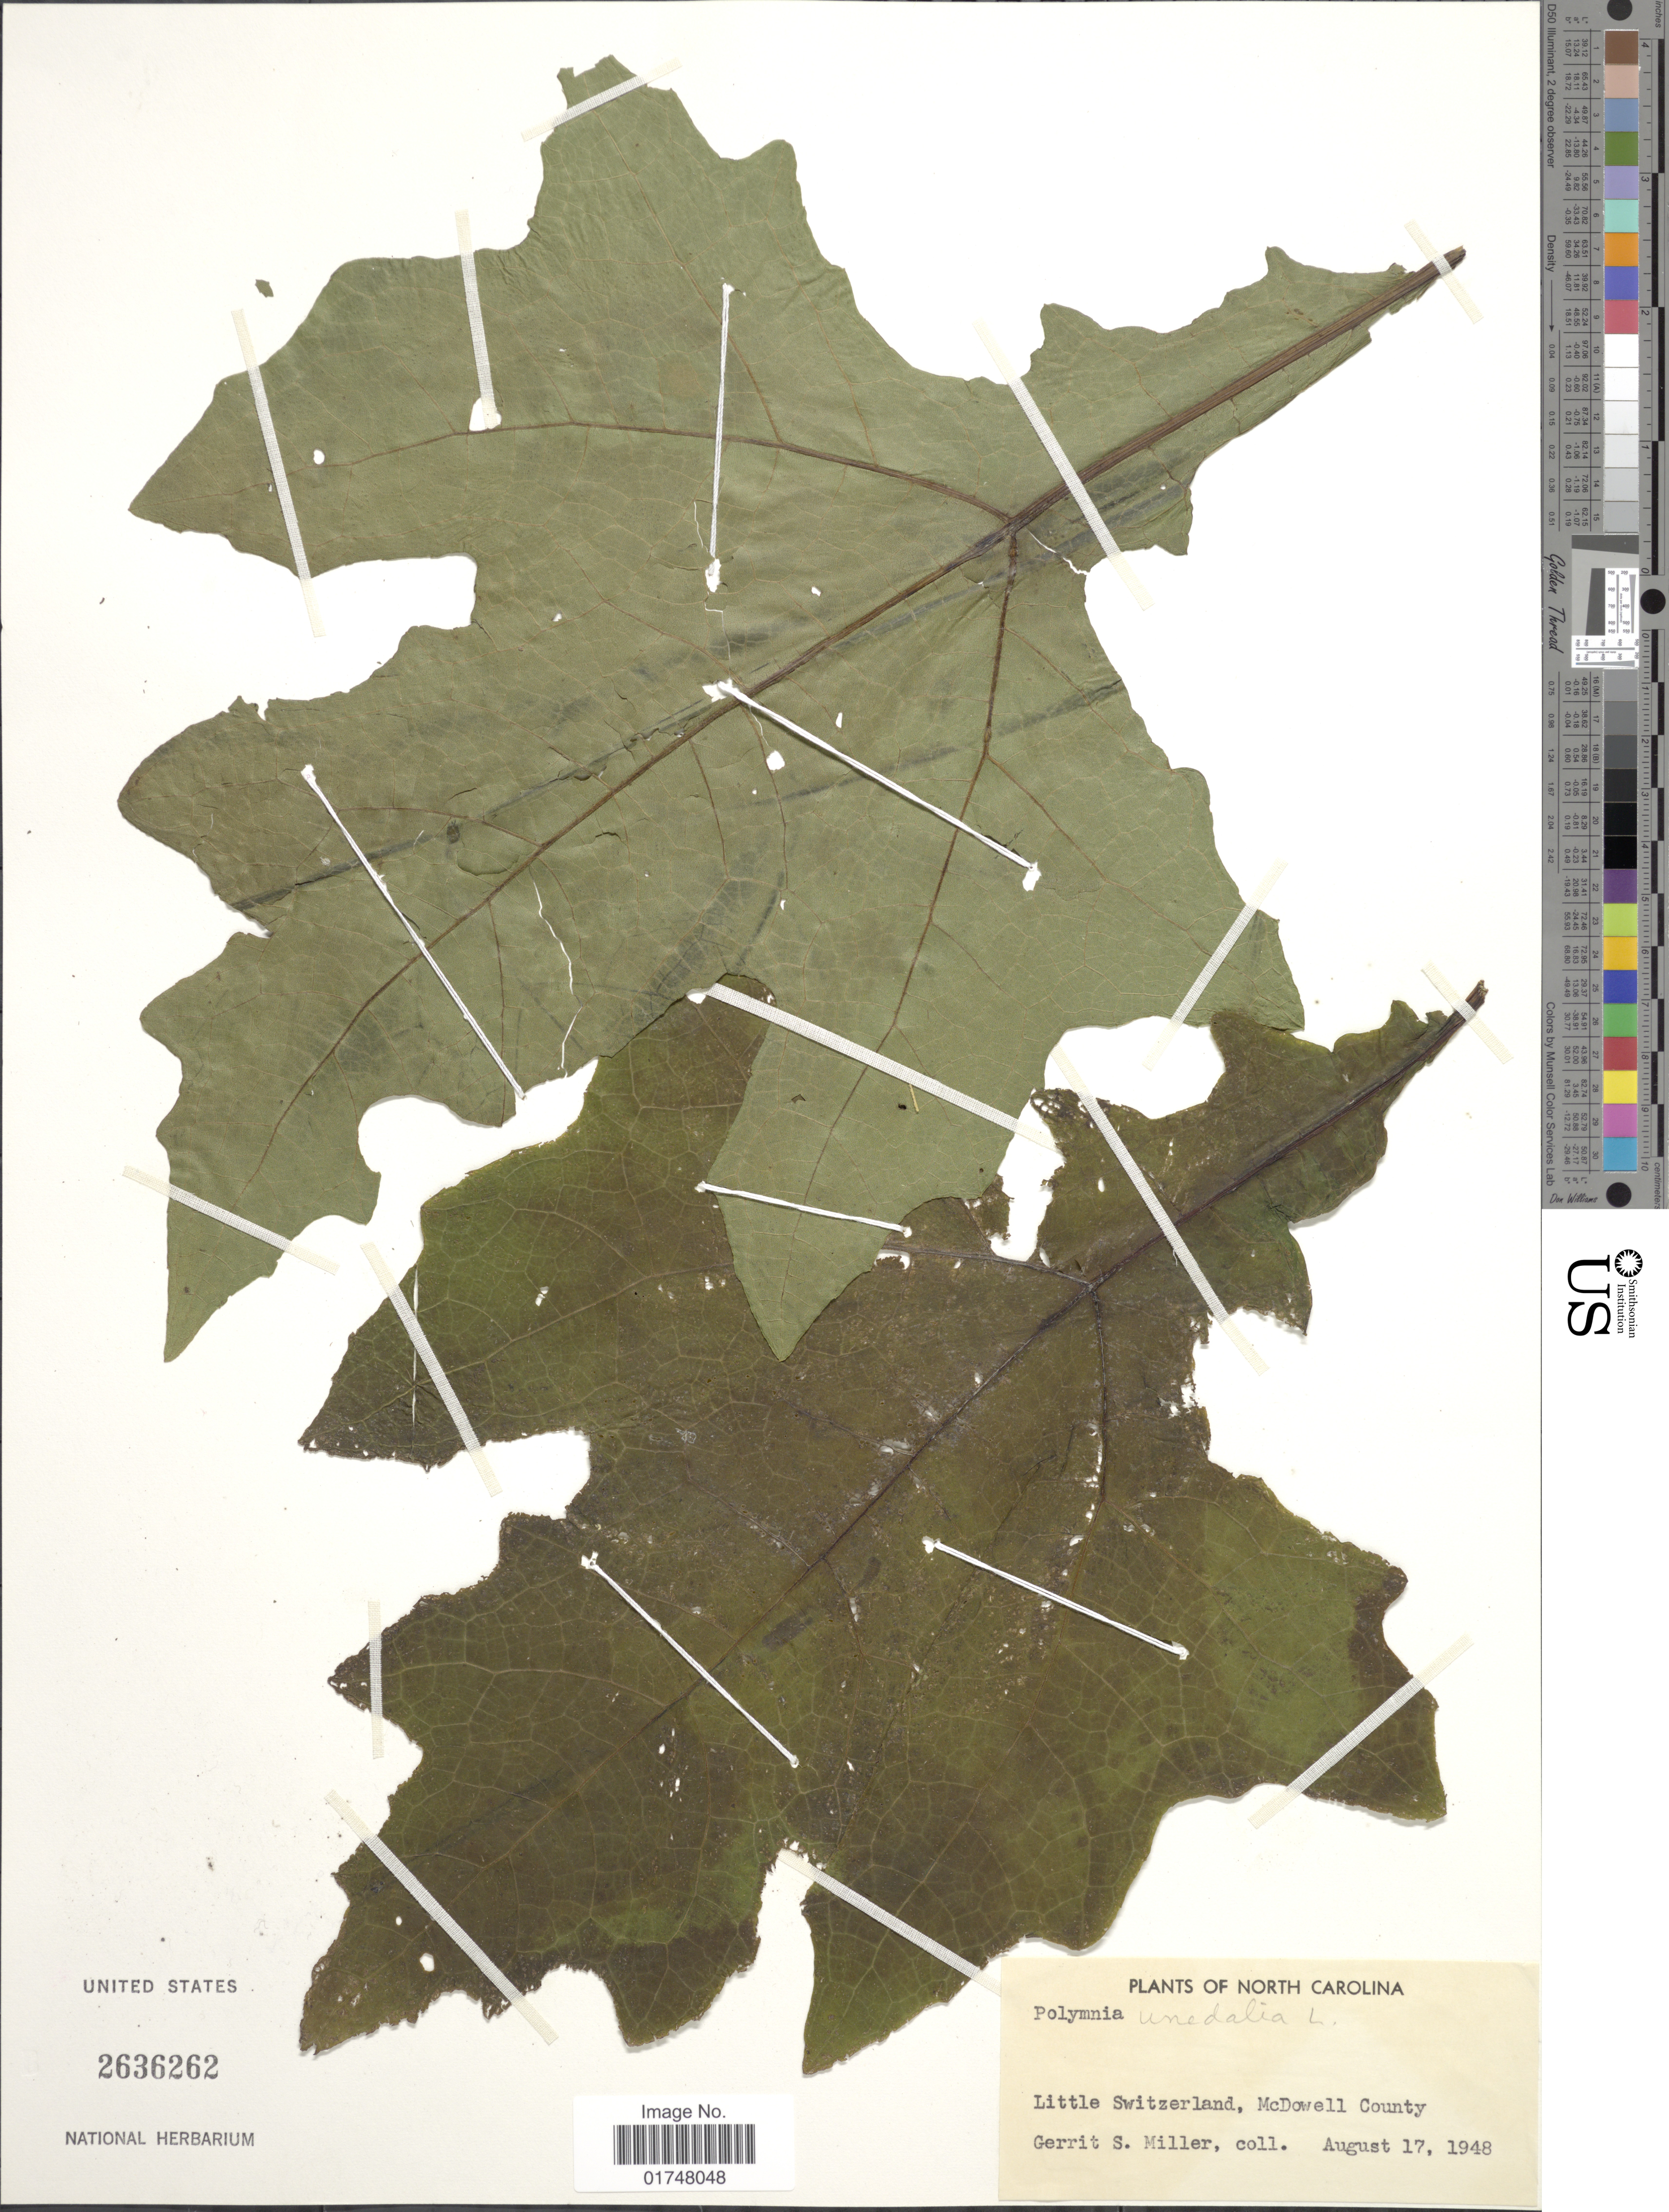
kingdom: Plantae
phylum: Tracheophyta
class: Magnoliopsida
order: Asterales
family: Asteraceae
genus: Smallanthus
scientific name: Smallanthus uvedalia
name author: (L.) Mack. ex Mack.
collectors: G. S. Miller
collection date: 1948-08-17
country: United States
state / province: North Carolina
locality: Little Switzerland, McDowell County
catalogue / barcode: US 2636262